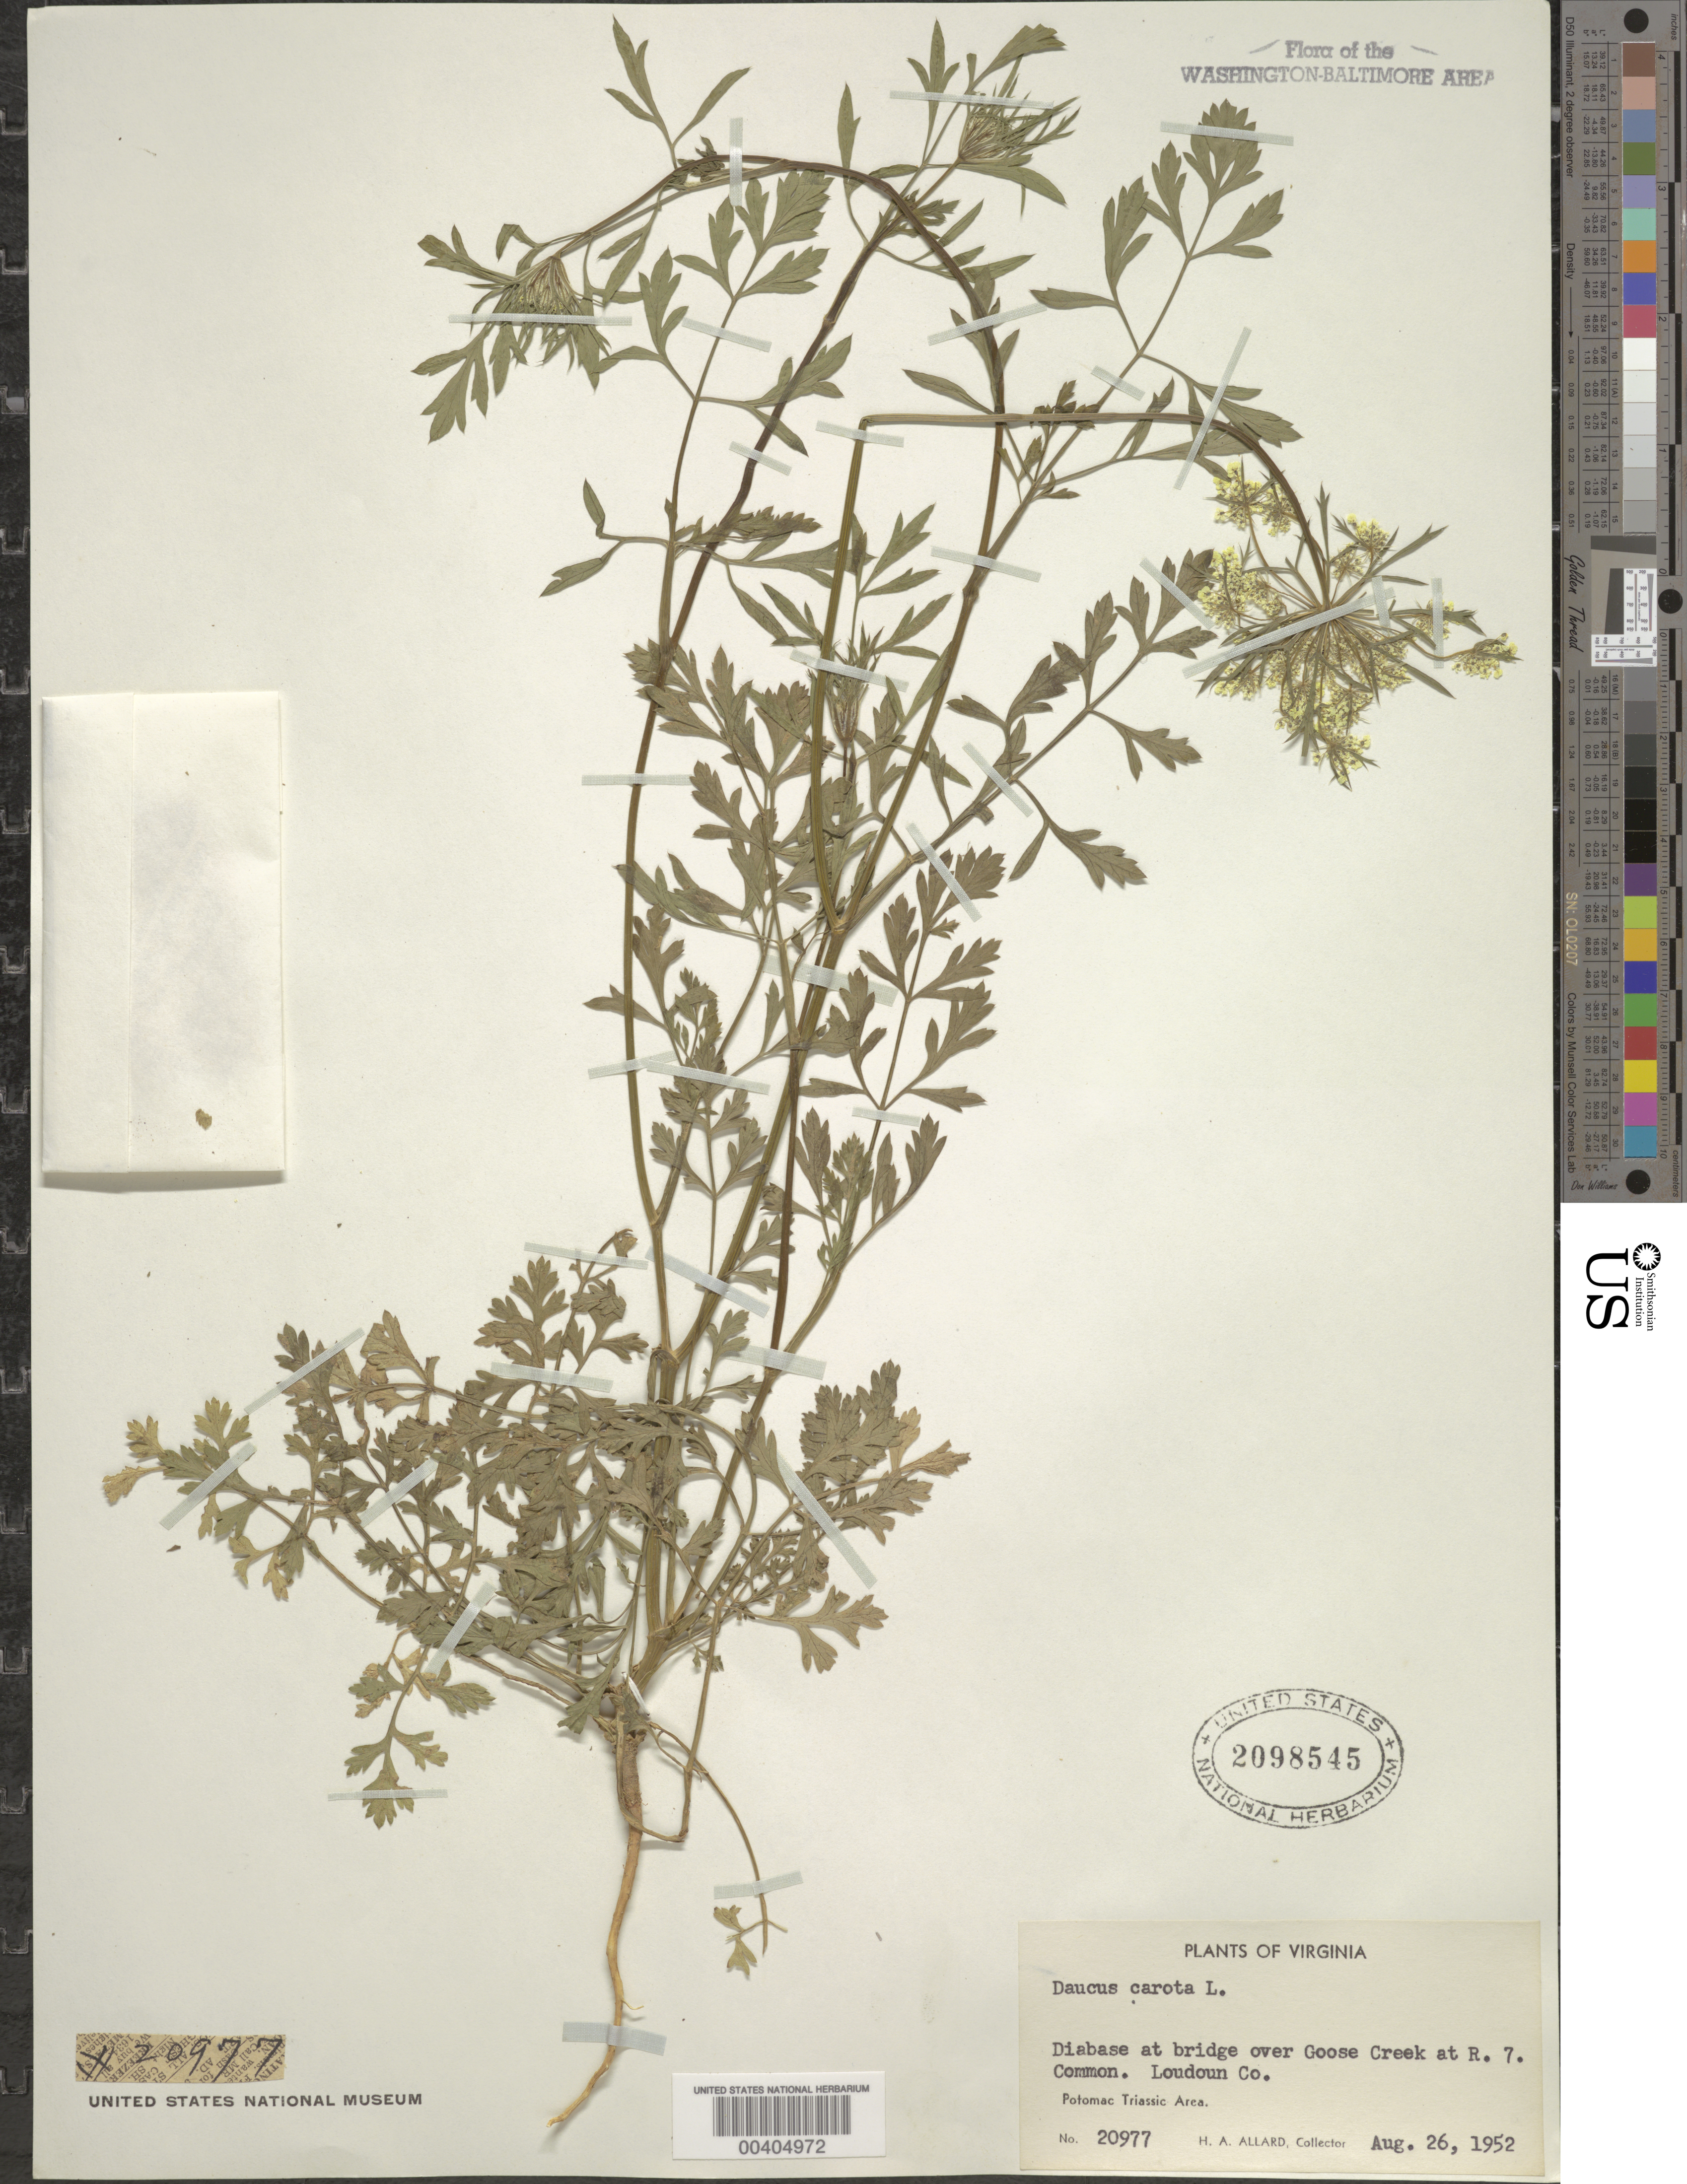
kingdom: Plantae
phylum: Tracheophyta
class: Magnoliopsida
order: Apiales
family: Apiaceae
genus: Daucus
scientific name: Daucus carota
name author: L.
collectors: H. A. Allard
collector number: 20977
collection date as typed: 26 Aug 1952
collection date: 1952-08-26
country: United States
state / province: Virginia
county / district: Loudoun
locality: Goose Creek at Route 7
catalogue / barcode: US 2098545